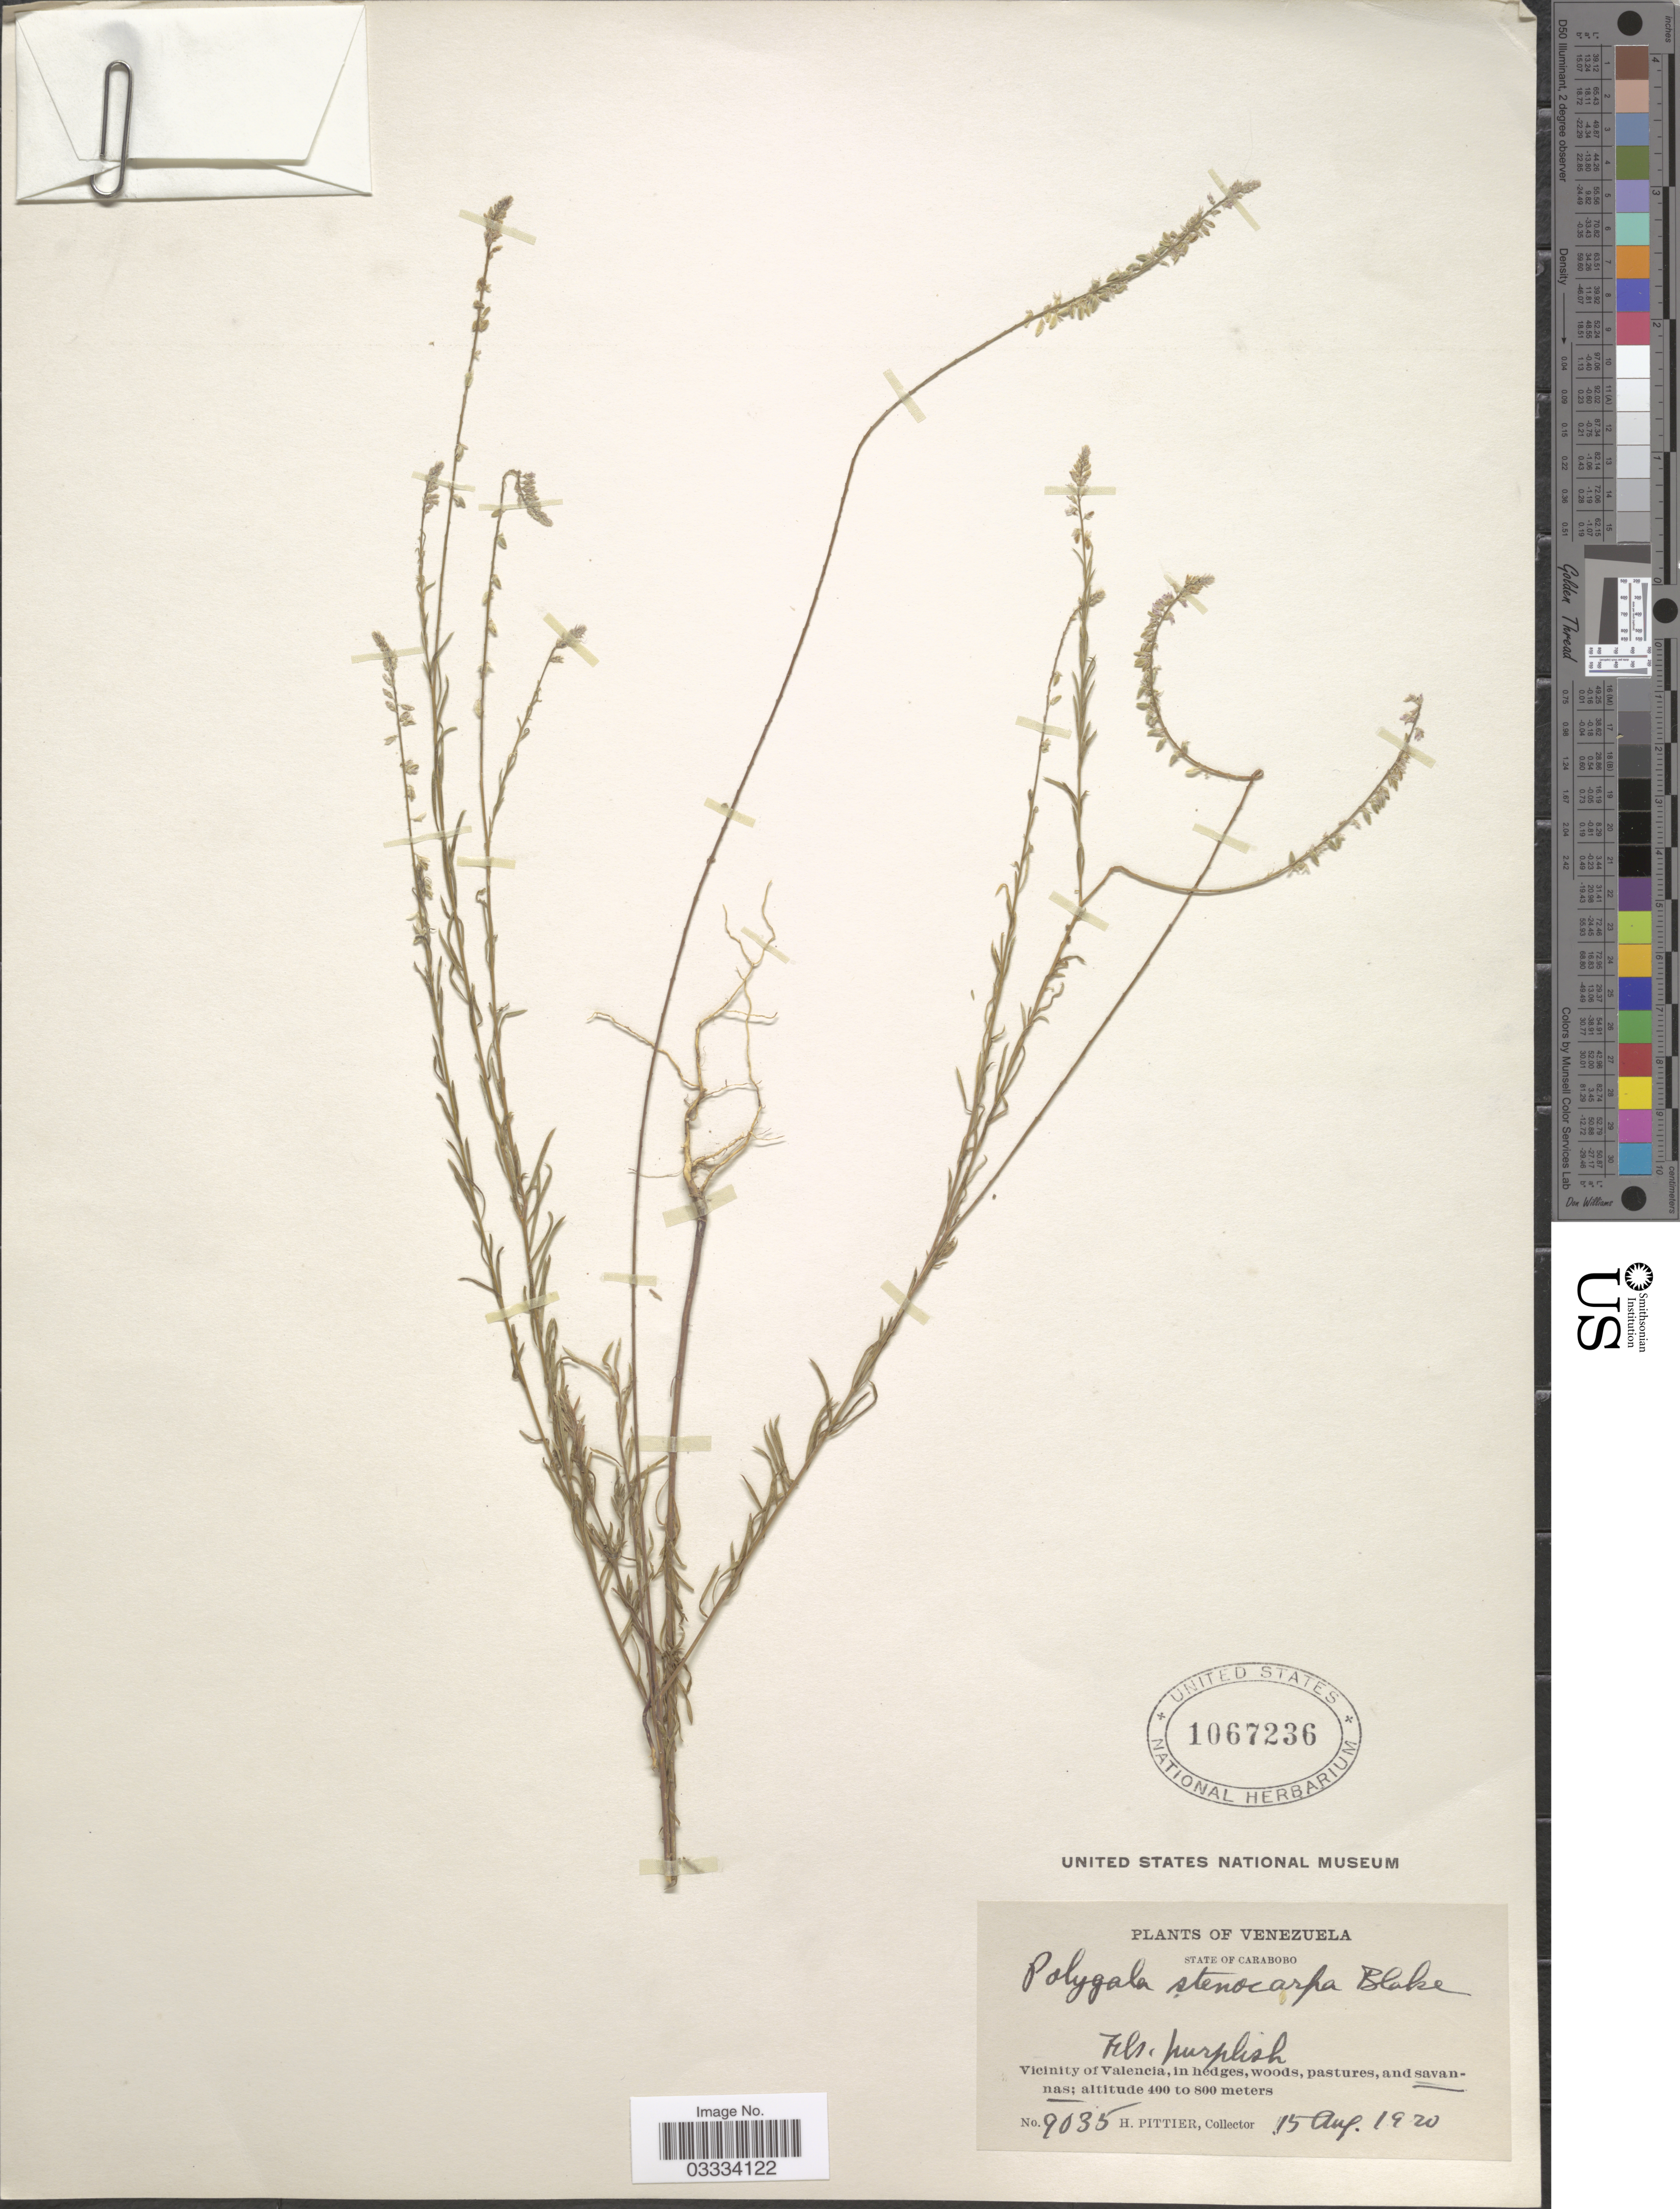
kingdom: Plantae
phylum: Tracheophyta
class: Magnoliopsida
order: Fabales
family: Polygalaceae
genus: Polygala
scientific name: Polygala stenocarpa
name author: S.F. Blake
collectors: H. F. Pittier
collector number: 9035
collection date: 1920-08-15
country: Venezuela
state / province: Carabobo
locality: Vicinity of Valencia.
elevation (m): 400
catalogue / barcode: US 1067236